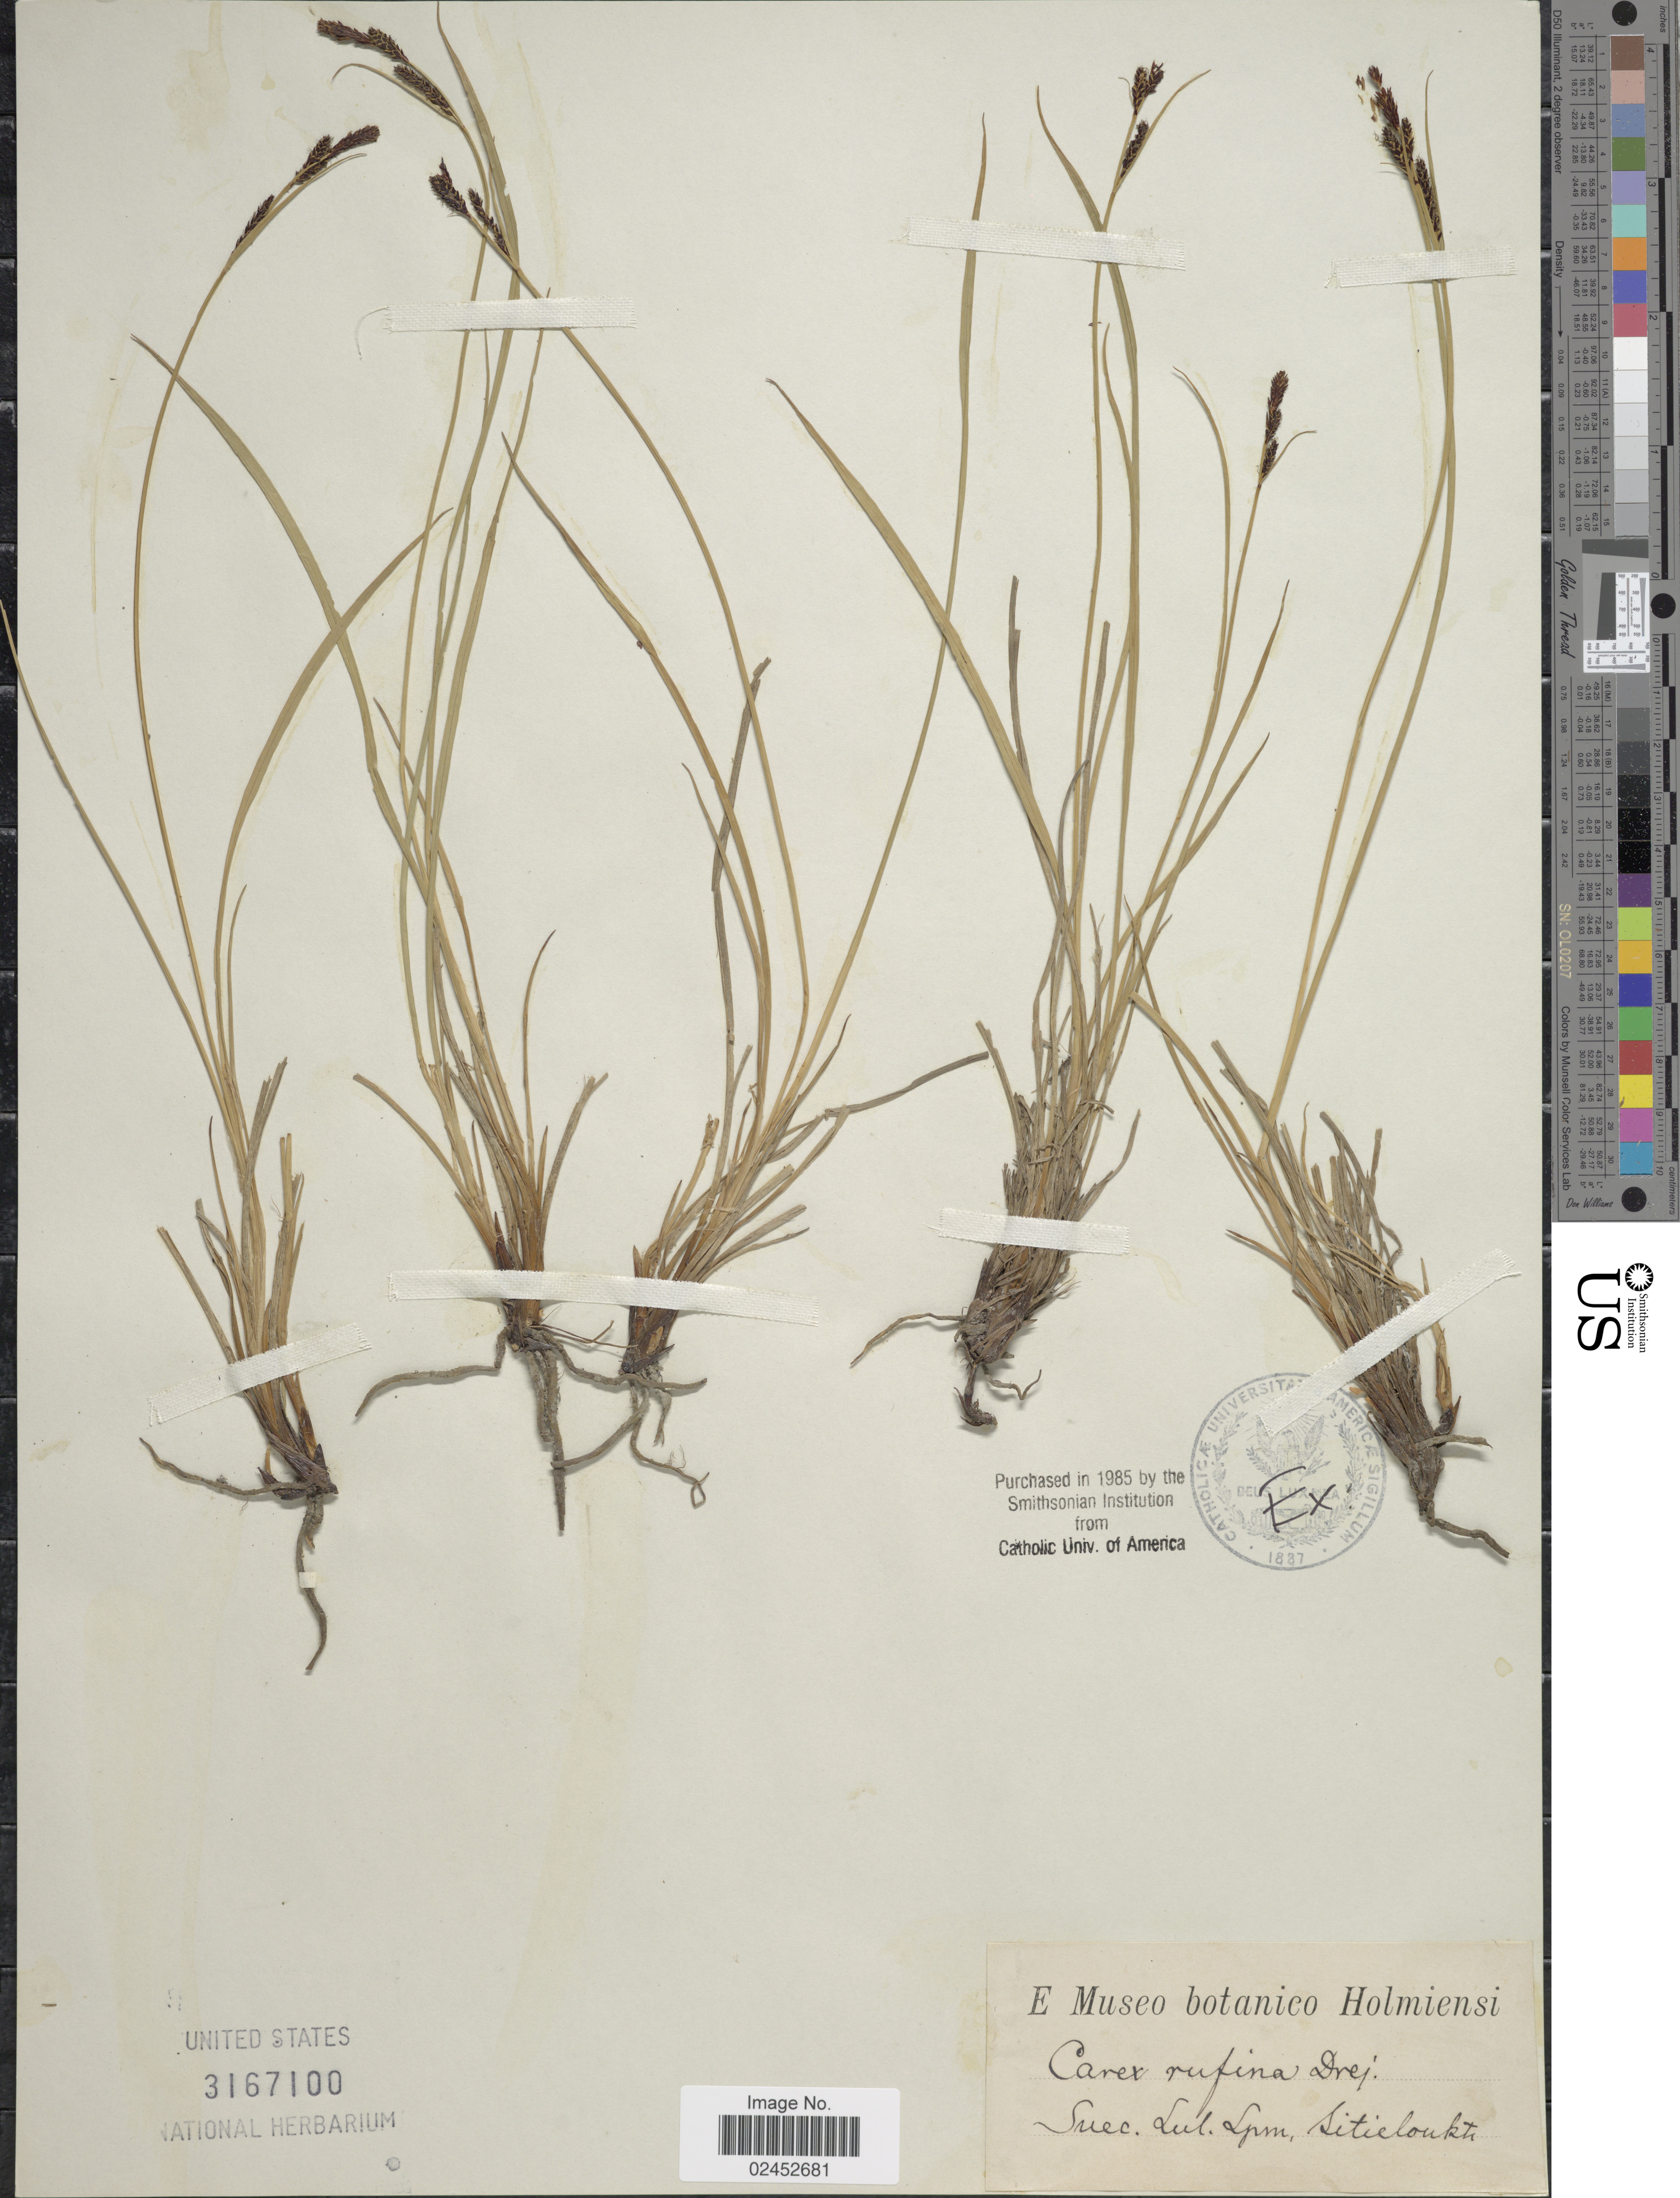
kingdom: Plantae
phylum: Tracheophyta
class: Liliopsida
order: Poales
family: Cyperaceae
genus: Carex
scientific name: Carex rufina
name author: Drejer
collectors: ex Museo botan. Holmiensi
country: Sweden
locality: Suec. Lul. Lpm. Siticloukti.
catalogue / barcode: US 3167100